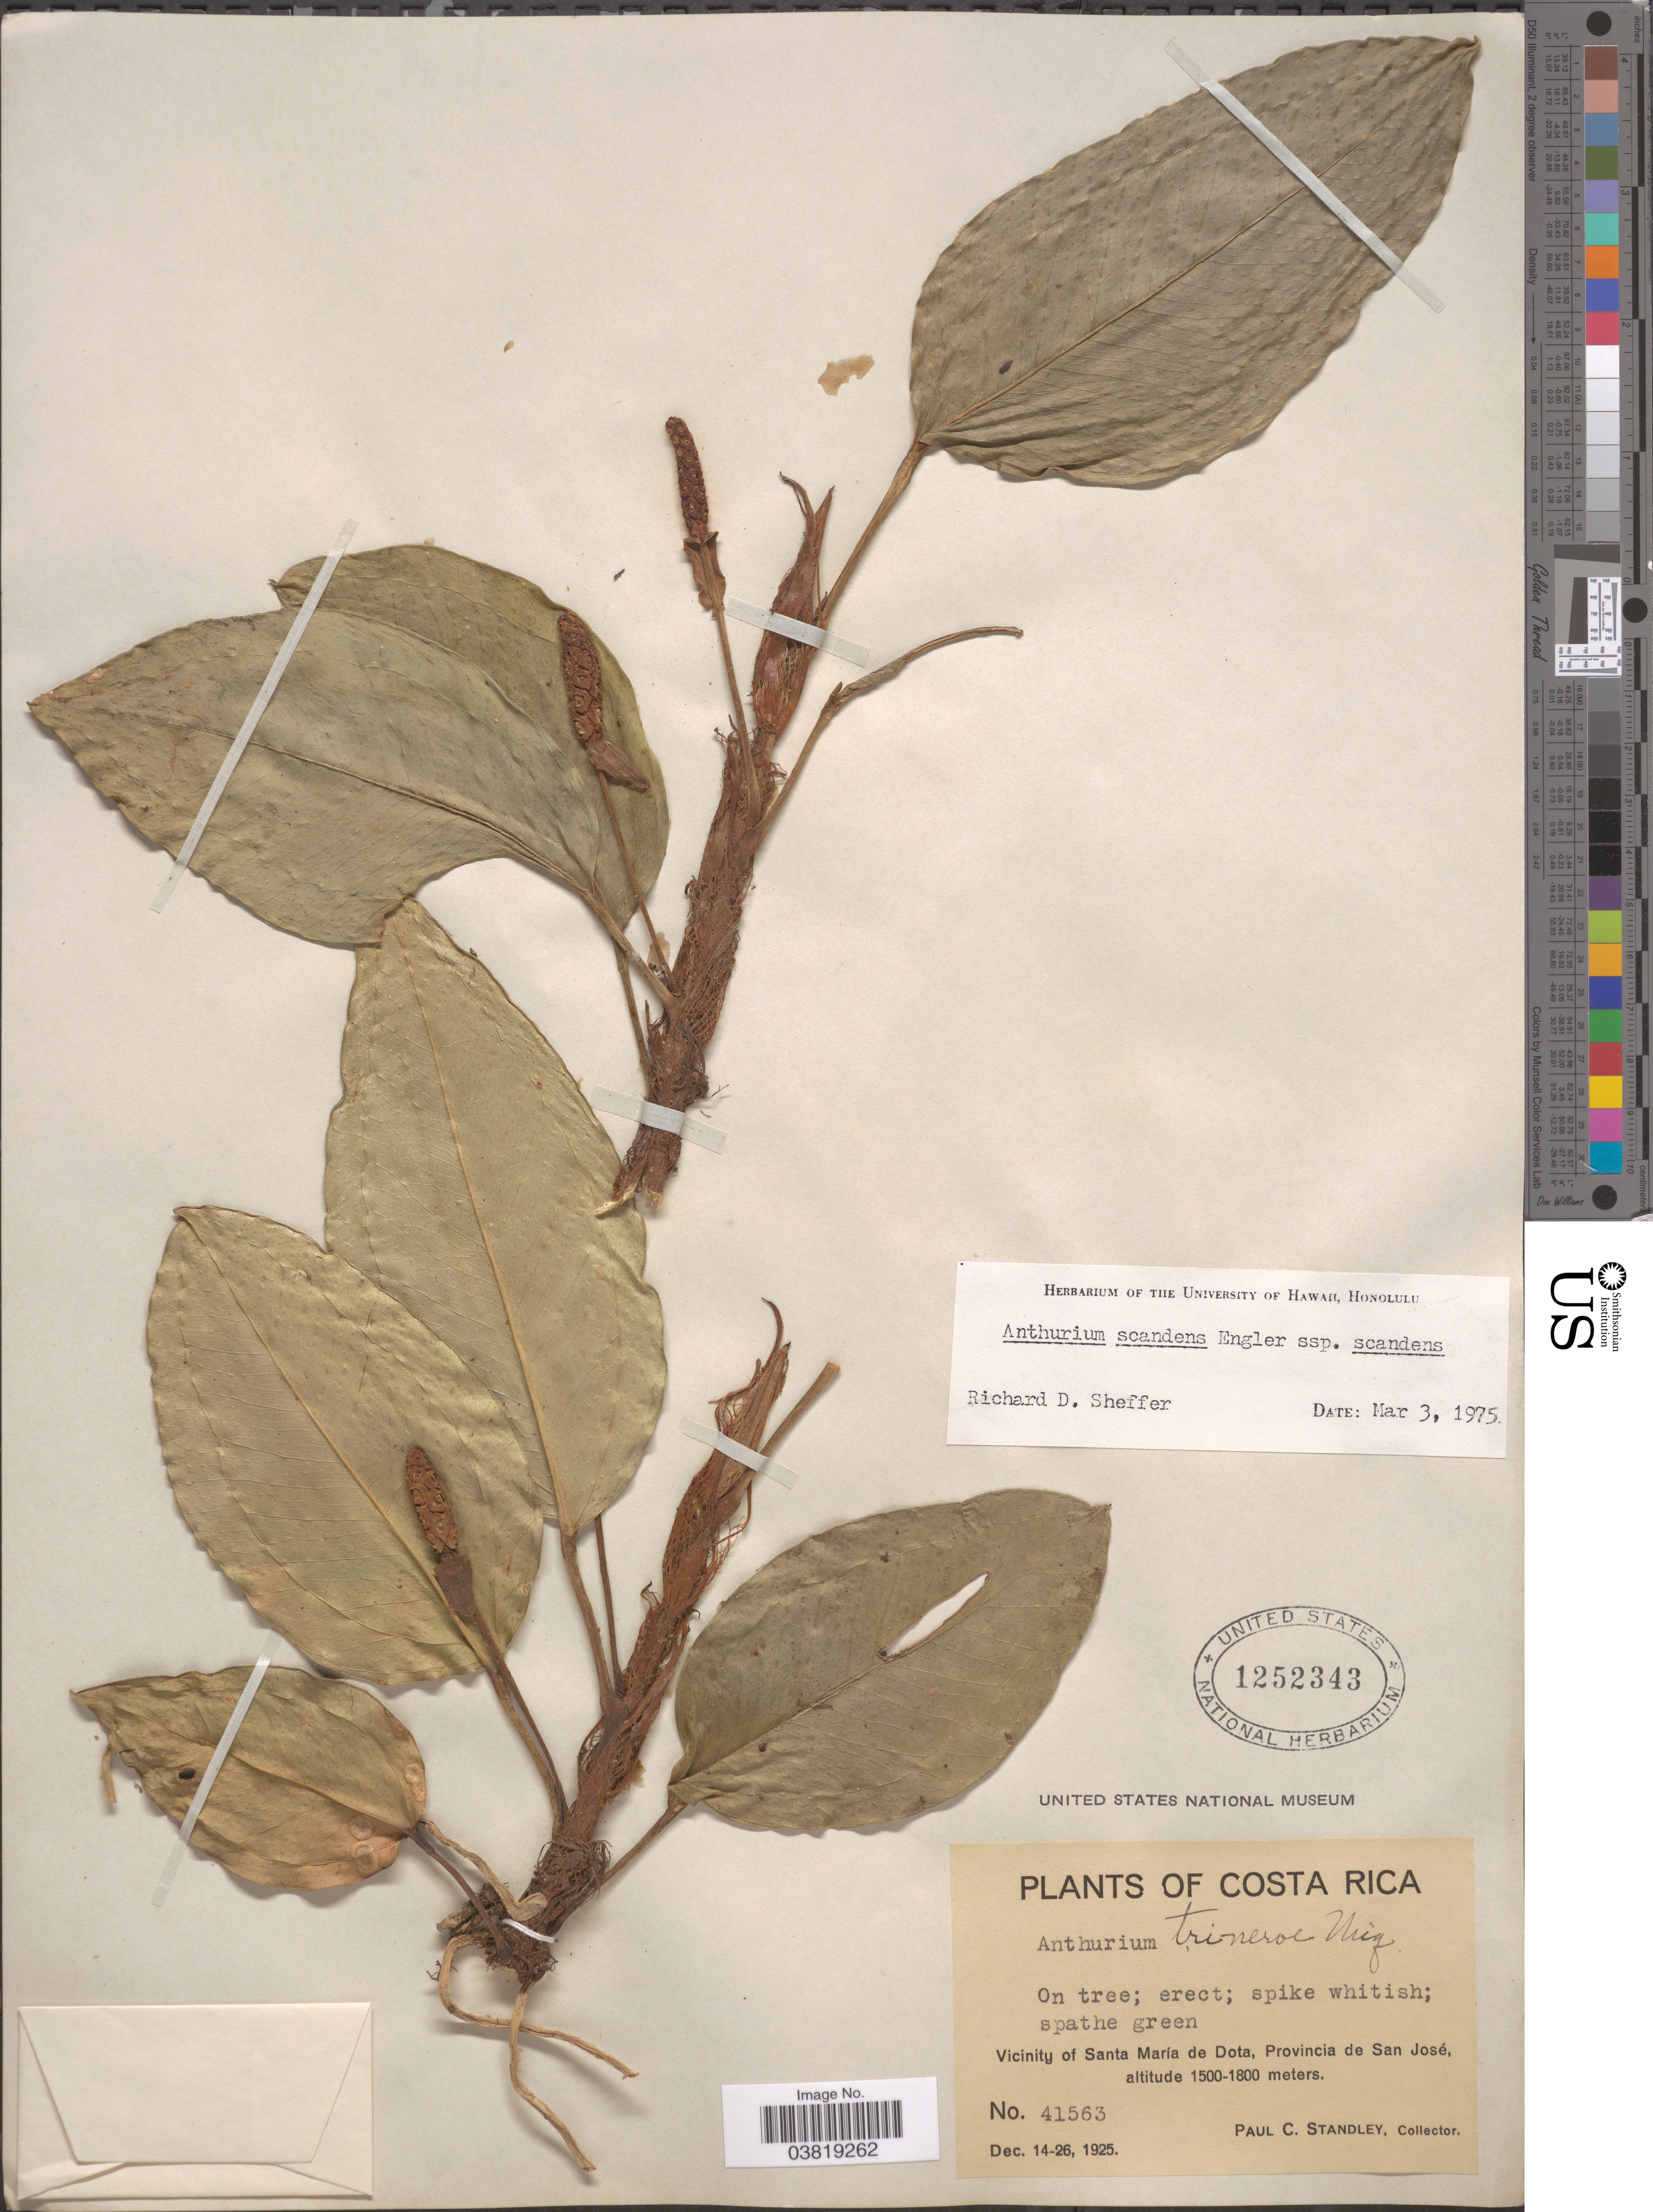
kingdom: Plantae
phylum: Tracheophyta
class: Liliopsida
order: Alismatales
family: Araceae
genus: Anthurium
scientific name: Anthurium scandens var. scandens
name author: (Aubl.) Engl.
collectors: P. C. Standley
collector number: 41563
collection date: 1925-12-14/1925-12-26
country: Costa Rica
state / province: San José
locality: Vicinity of Santa María de Dota.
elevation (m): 1500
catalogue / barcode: US 1252343